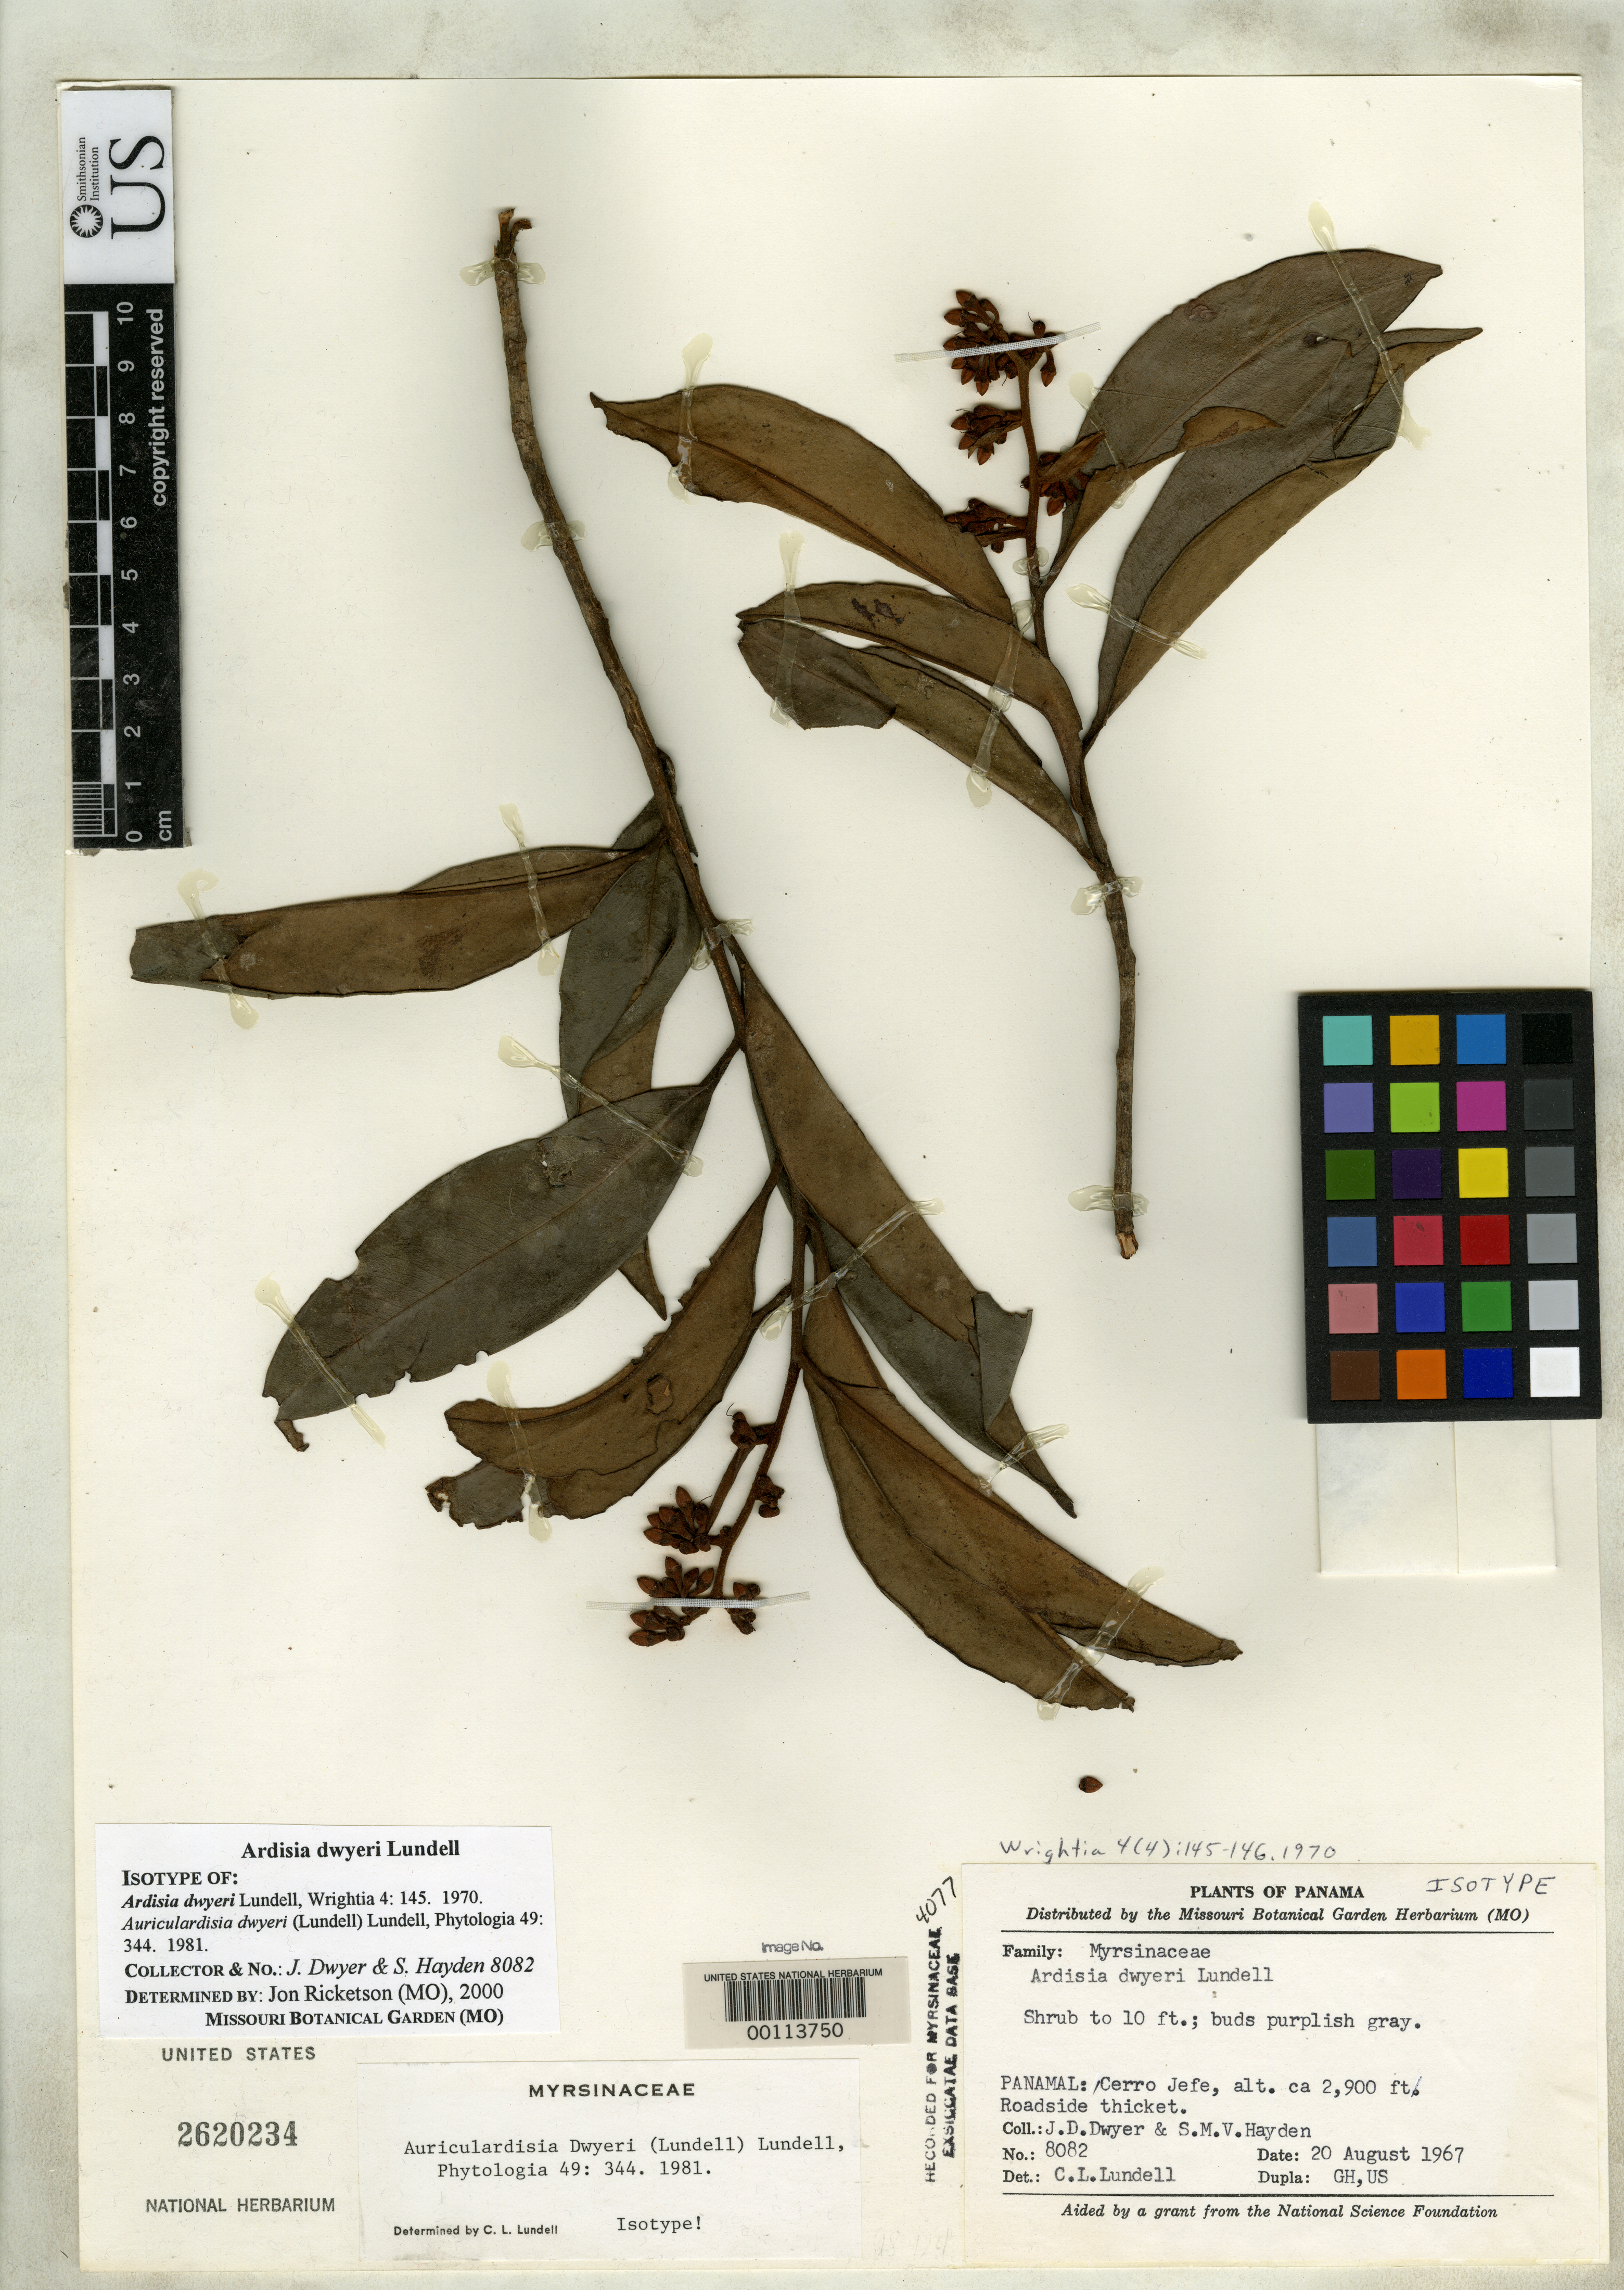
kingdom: Plantae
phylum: Tracheophyta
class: Magnoliopsida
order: Ericales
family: Primulaceae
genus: Ardisia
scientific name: Ardisia dwyeri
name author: Lundell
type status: Isotype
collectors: J. D. Dwyer & M.V. Hayden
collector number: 8082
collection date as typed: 20 Aug 1967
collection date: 1967-08-20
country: Panama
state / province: Panamá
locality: Cerro Jefe.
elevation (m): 884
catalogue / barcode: US 2620234